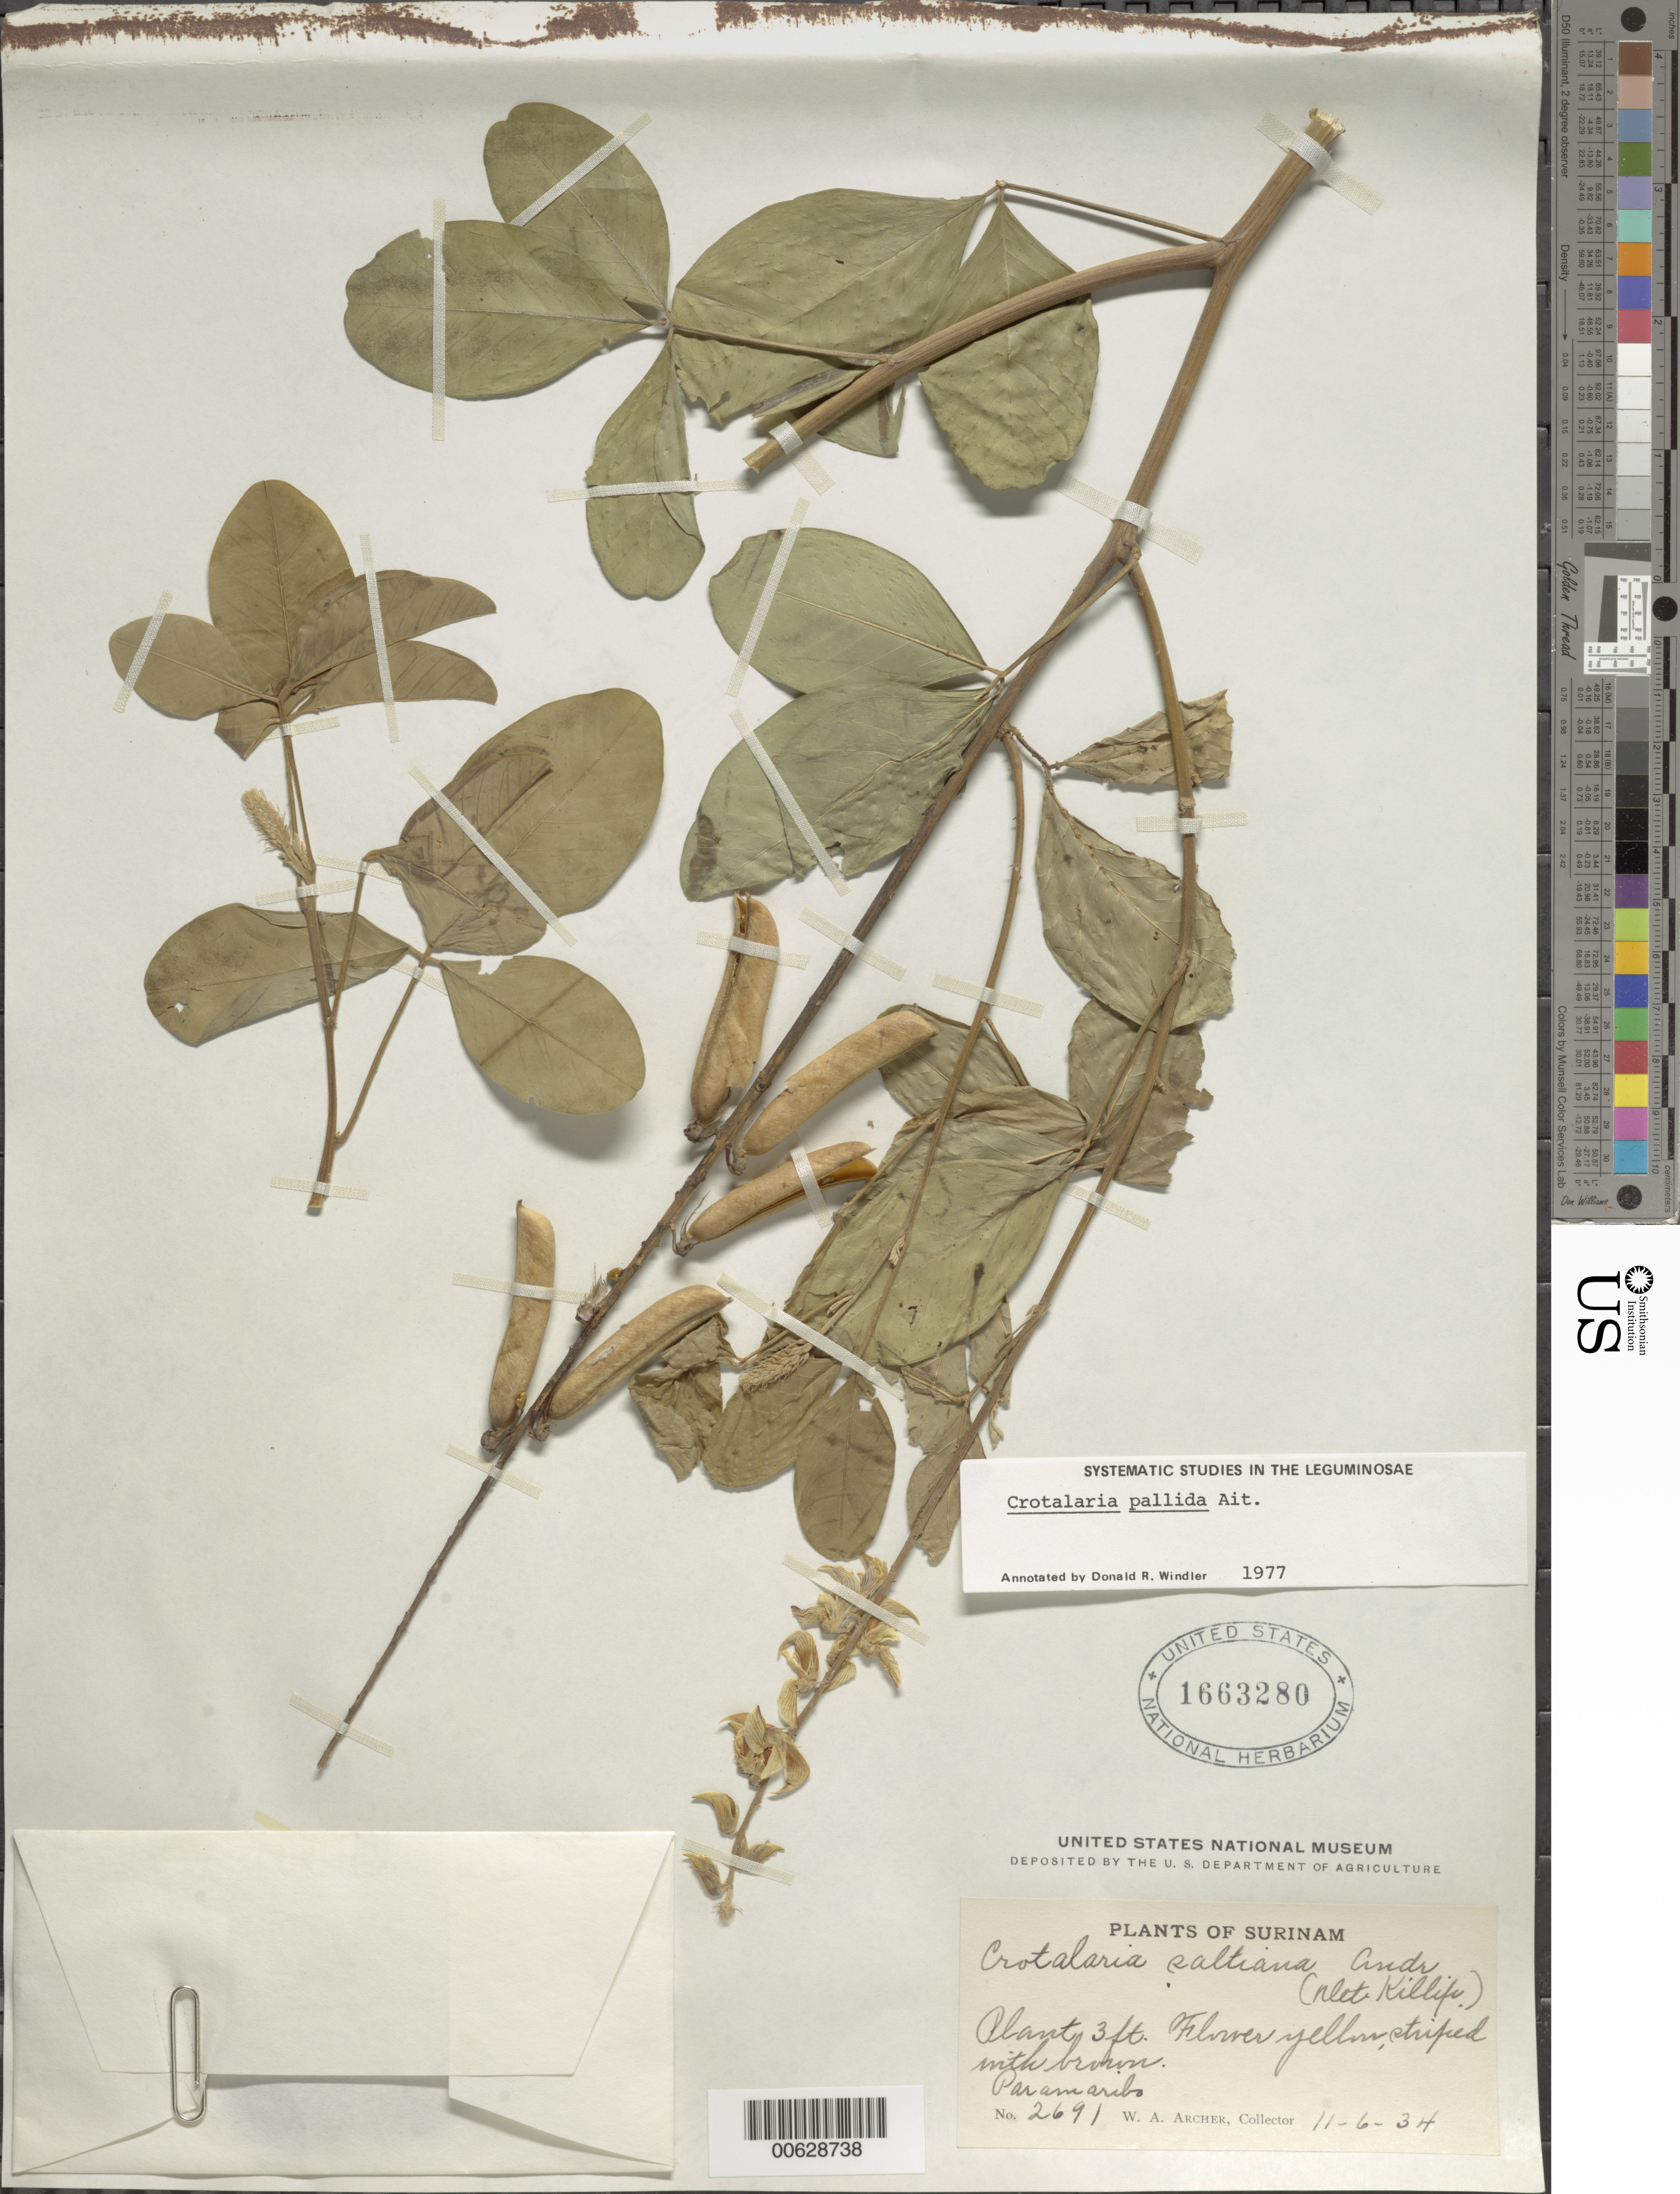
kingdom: Plantae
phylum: Tracheophyta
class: Magnoliopsida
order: Fabales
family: Fabaceae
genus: Crotalaria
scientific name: Crotalaria pallida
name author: Aiton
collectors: W. A. Archer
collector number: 2691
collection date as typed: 6-Nov-34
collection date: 1934-11-06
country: Suriname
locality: Paramaribo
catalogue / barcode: US 1663280